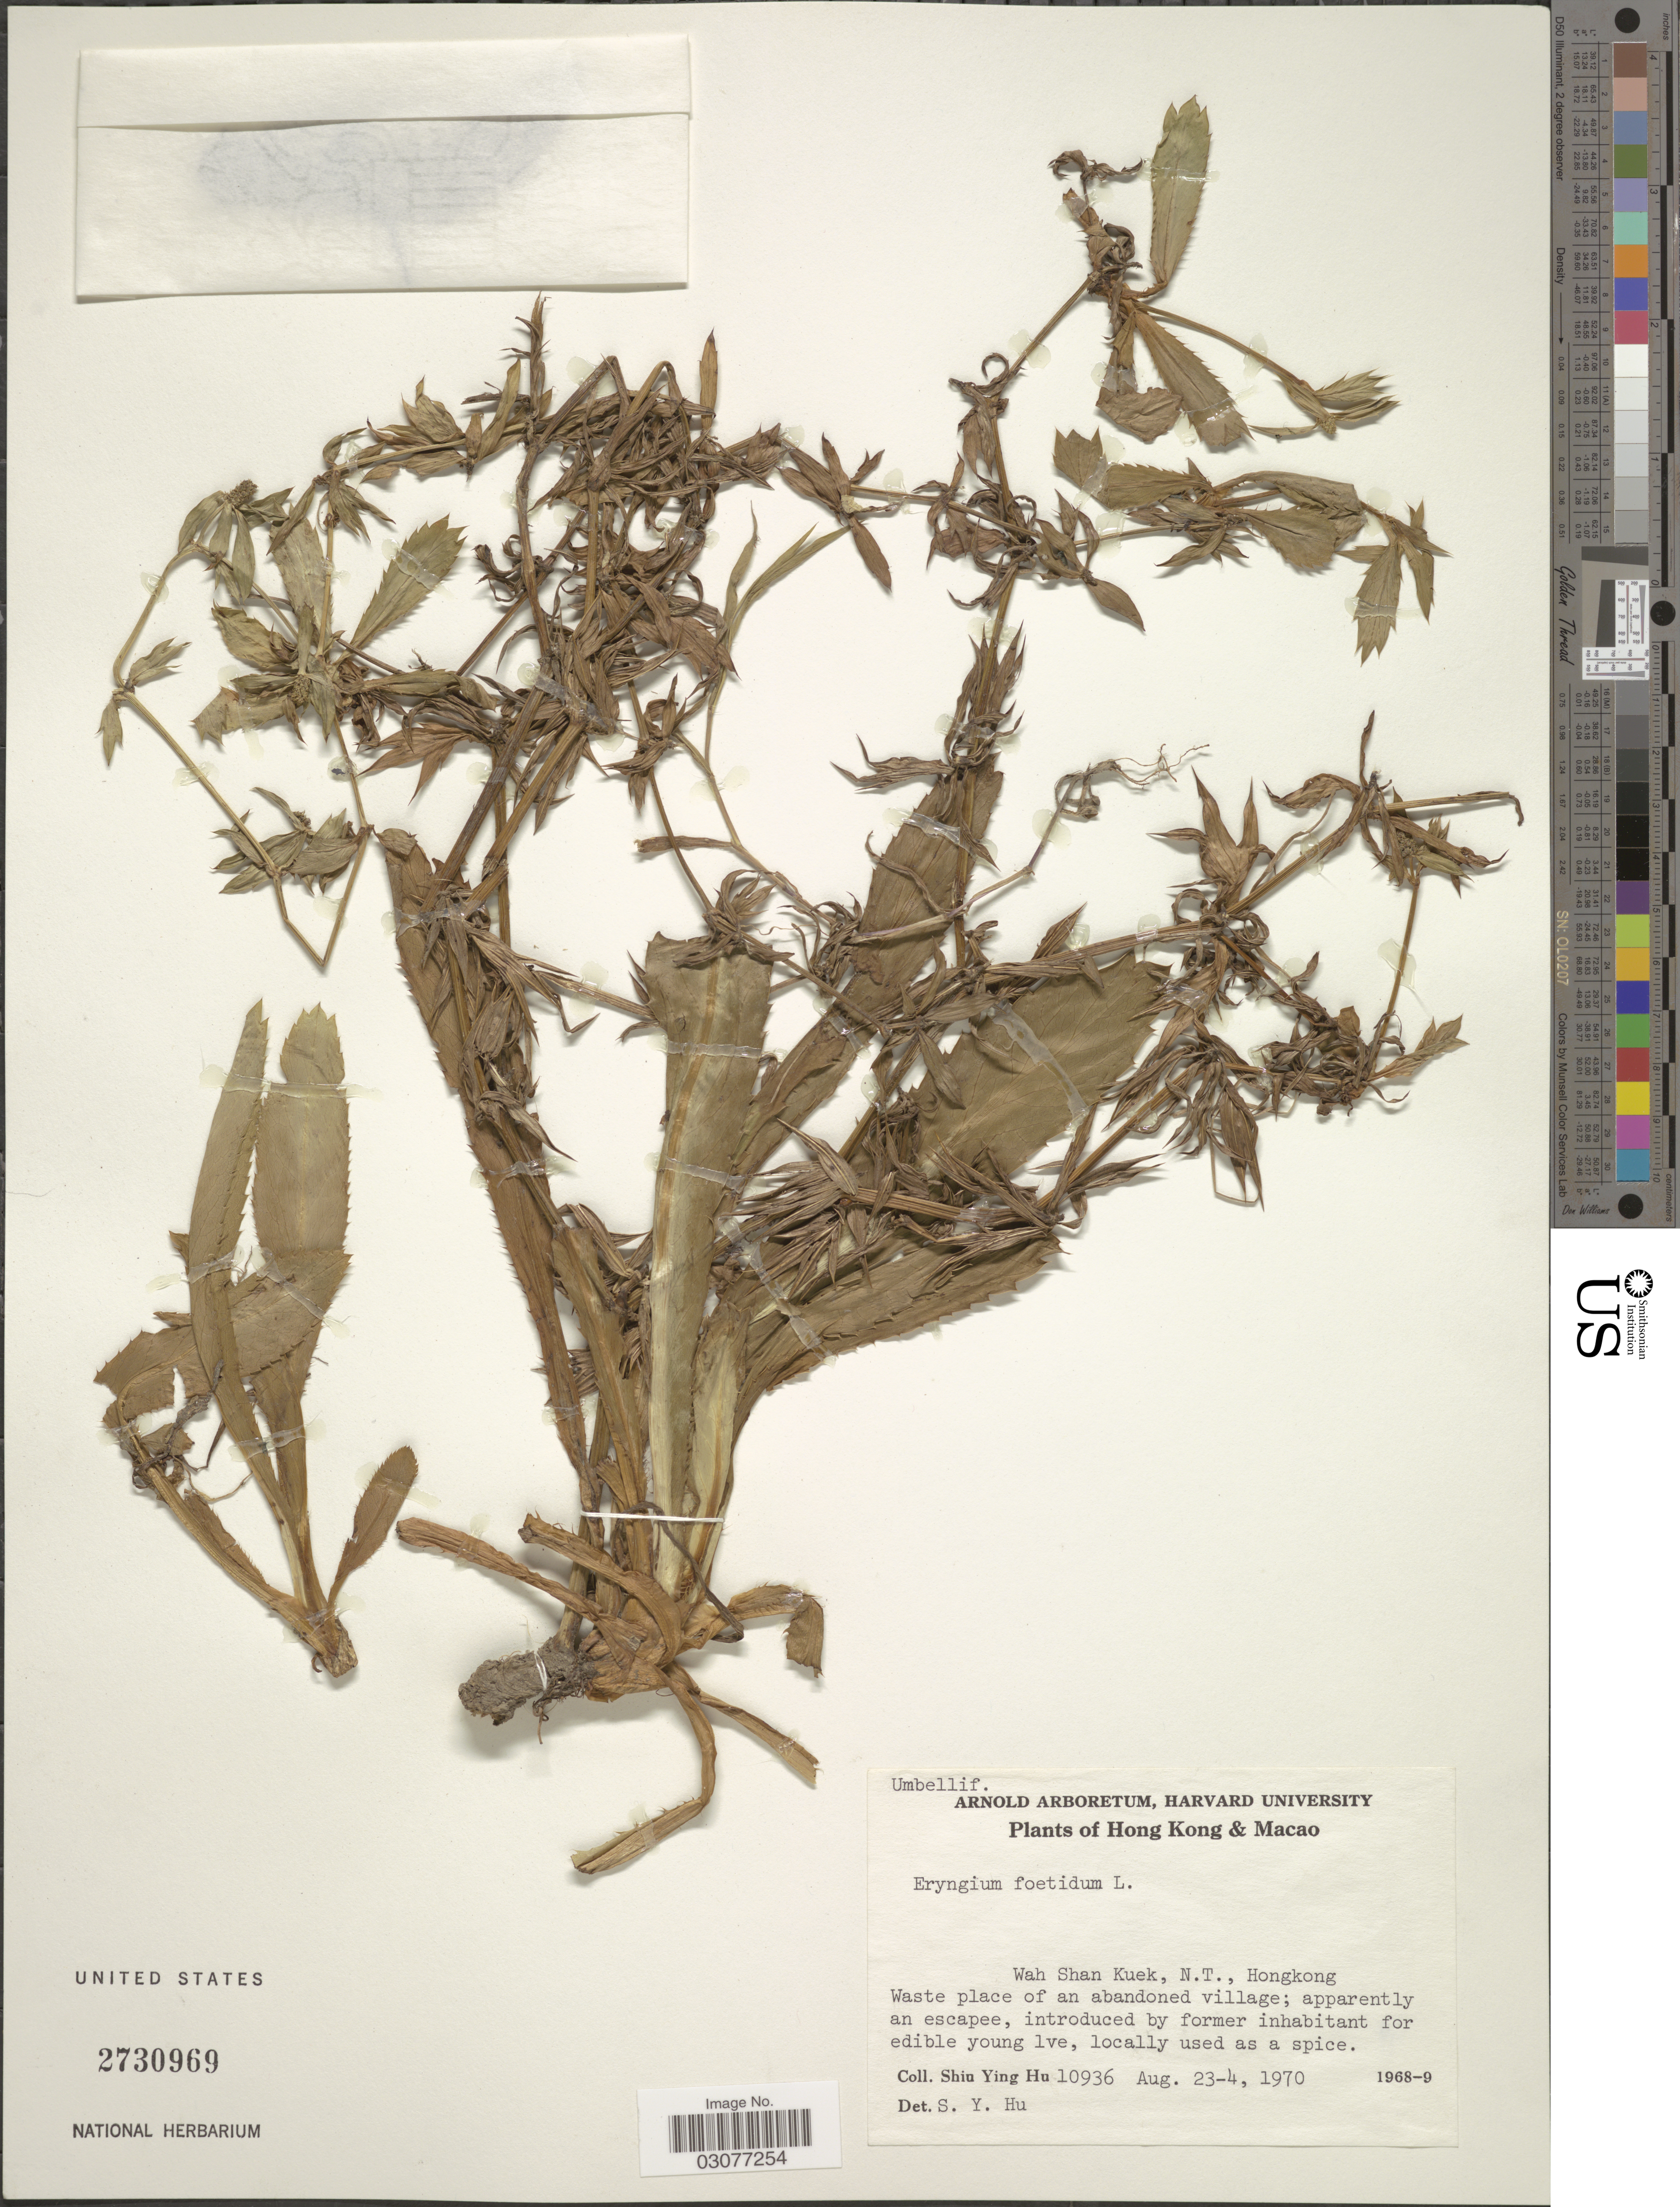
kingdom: Plantae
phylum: Tracheophyta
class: Magnoliopsida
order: Apiales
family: Apiaceae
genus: Eryngium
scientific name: Eryngium foetidum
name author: L.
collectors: S. Y. Hu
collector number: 10936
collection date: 1970-08-23/1970-08-24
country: China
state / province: Hong Kong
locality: Hong Kong & Macao, Wah Shan Kuek, N.T., Hong Kong, Waste place of an abandoned village.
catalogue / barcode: US 2730969